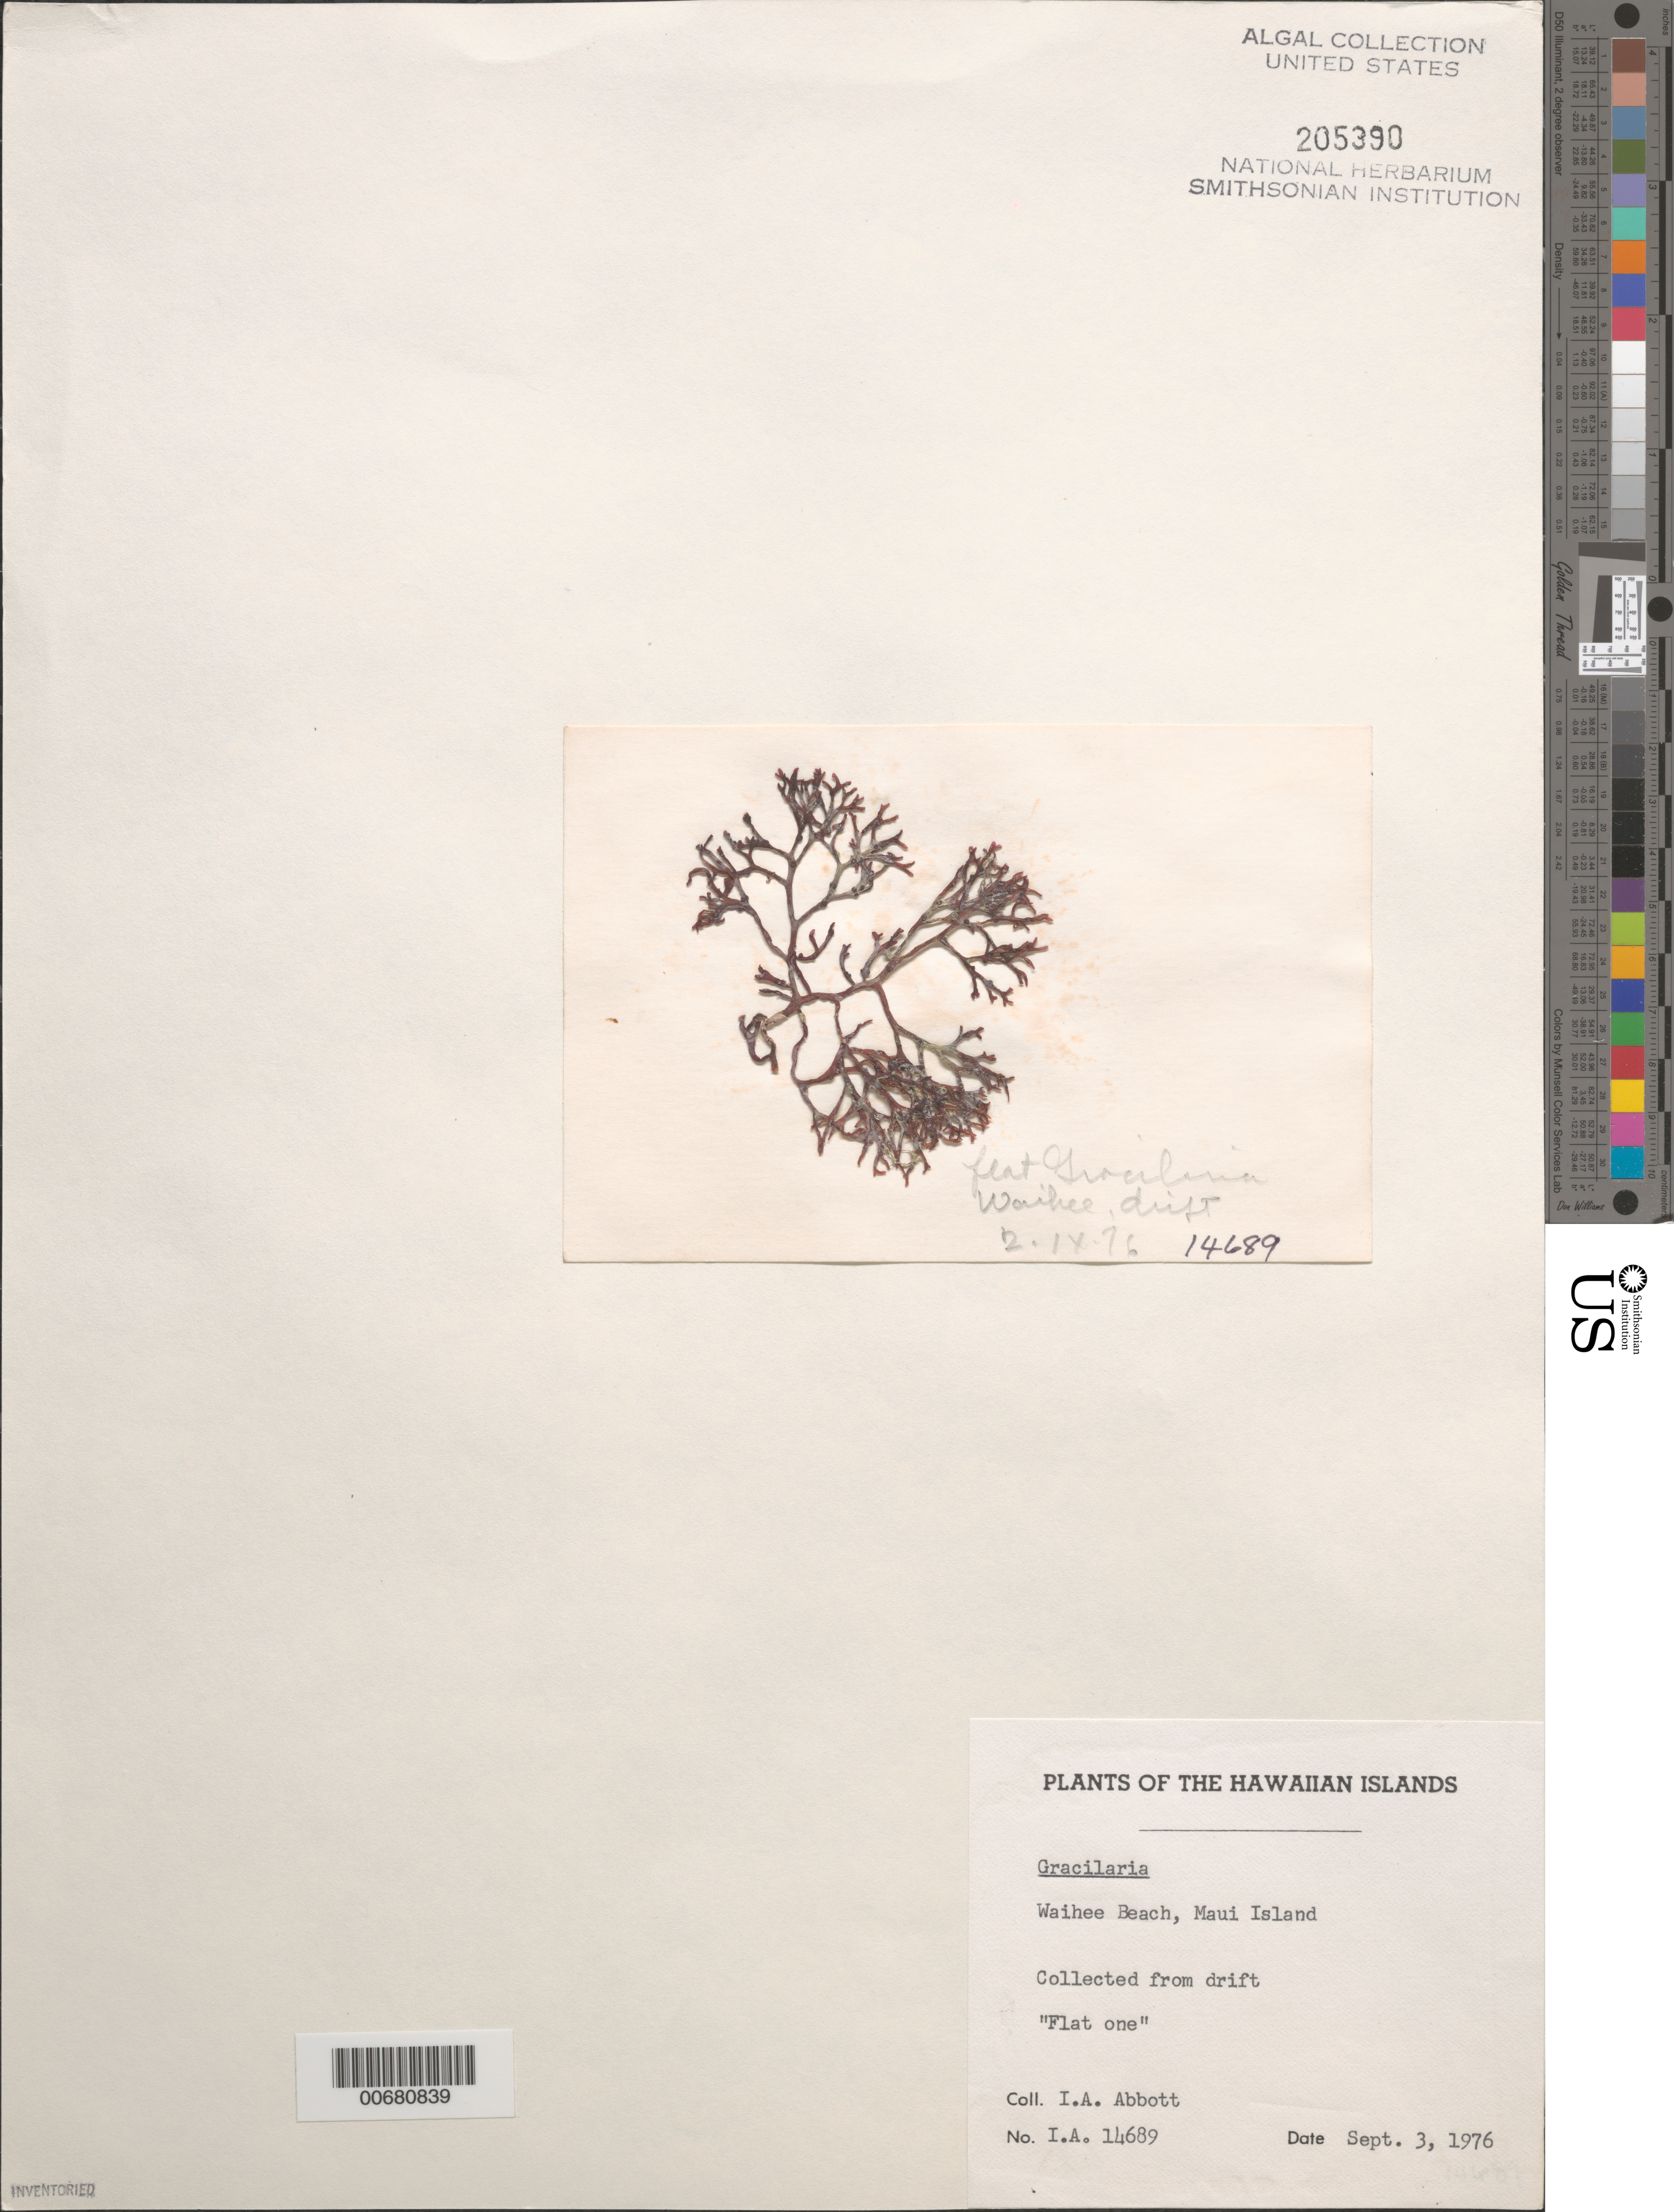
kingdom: Plantae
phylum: Rhodophyta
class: Florideophyceae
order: Gracilariales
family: Gracilariaceae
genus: Gracilaria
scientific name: Gracilaria sp.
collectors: I. A. Abbott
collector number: IAA 14689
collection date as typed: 03 Sep 1976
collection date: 1976-09-03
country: United States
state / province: Hawaii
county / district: Maui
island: Maui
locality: Waihee Beach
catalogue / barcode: US 205390